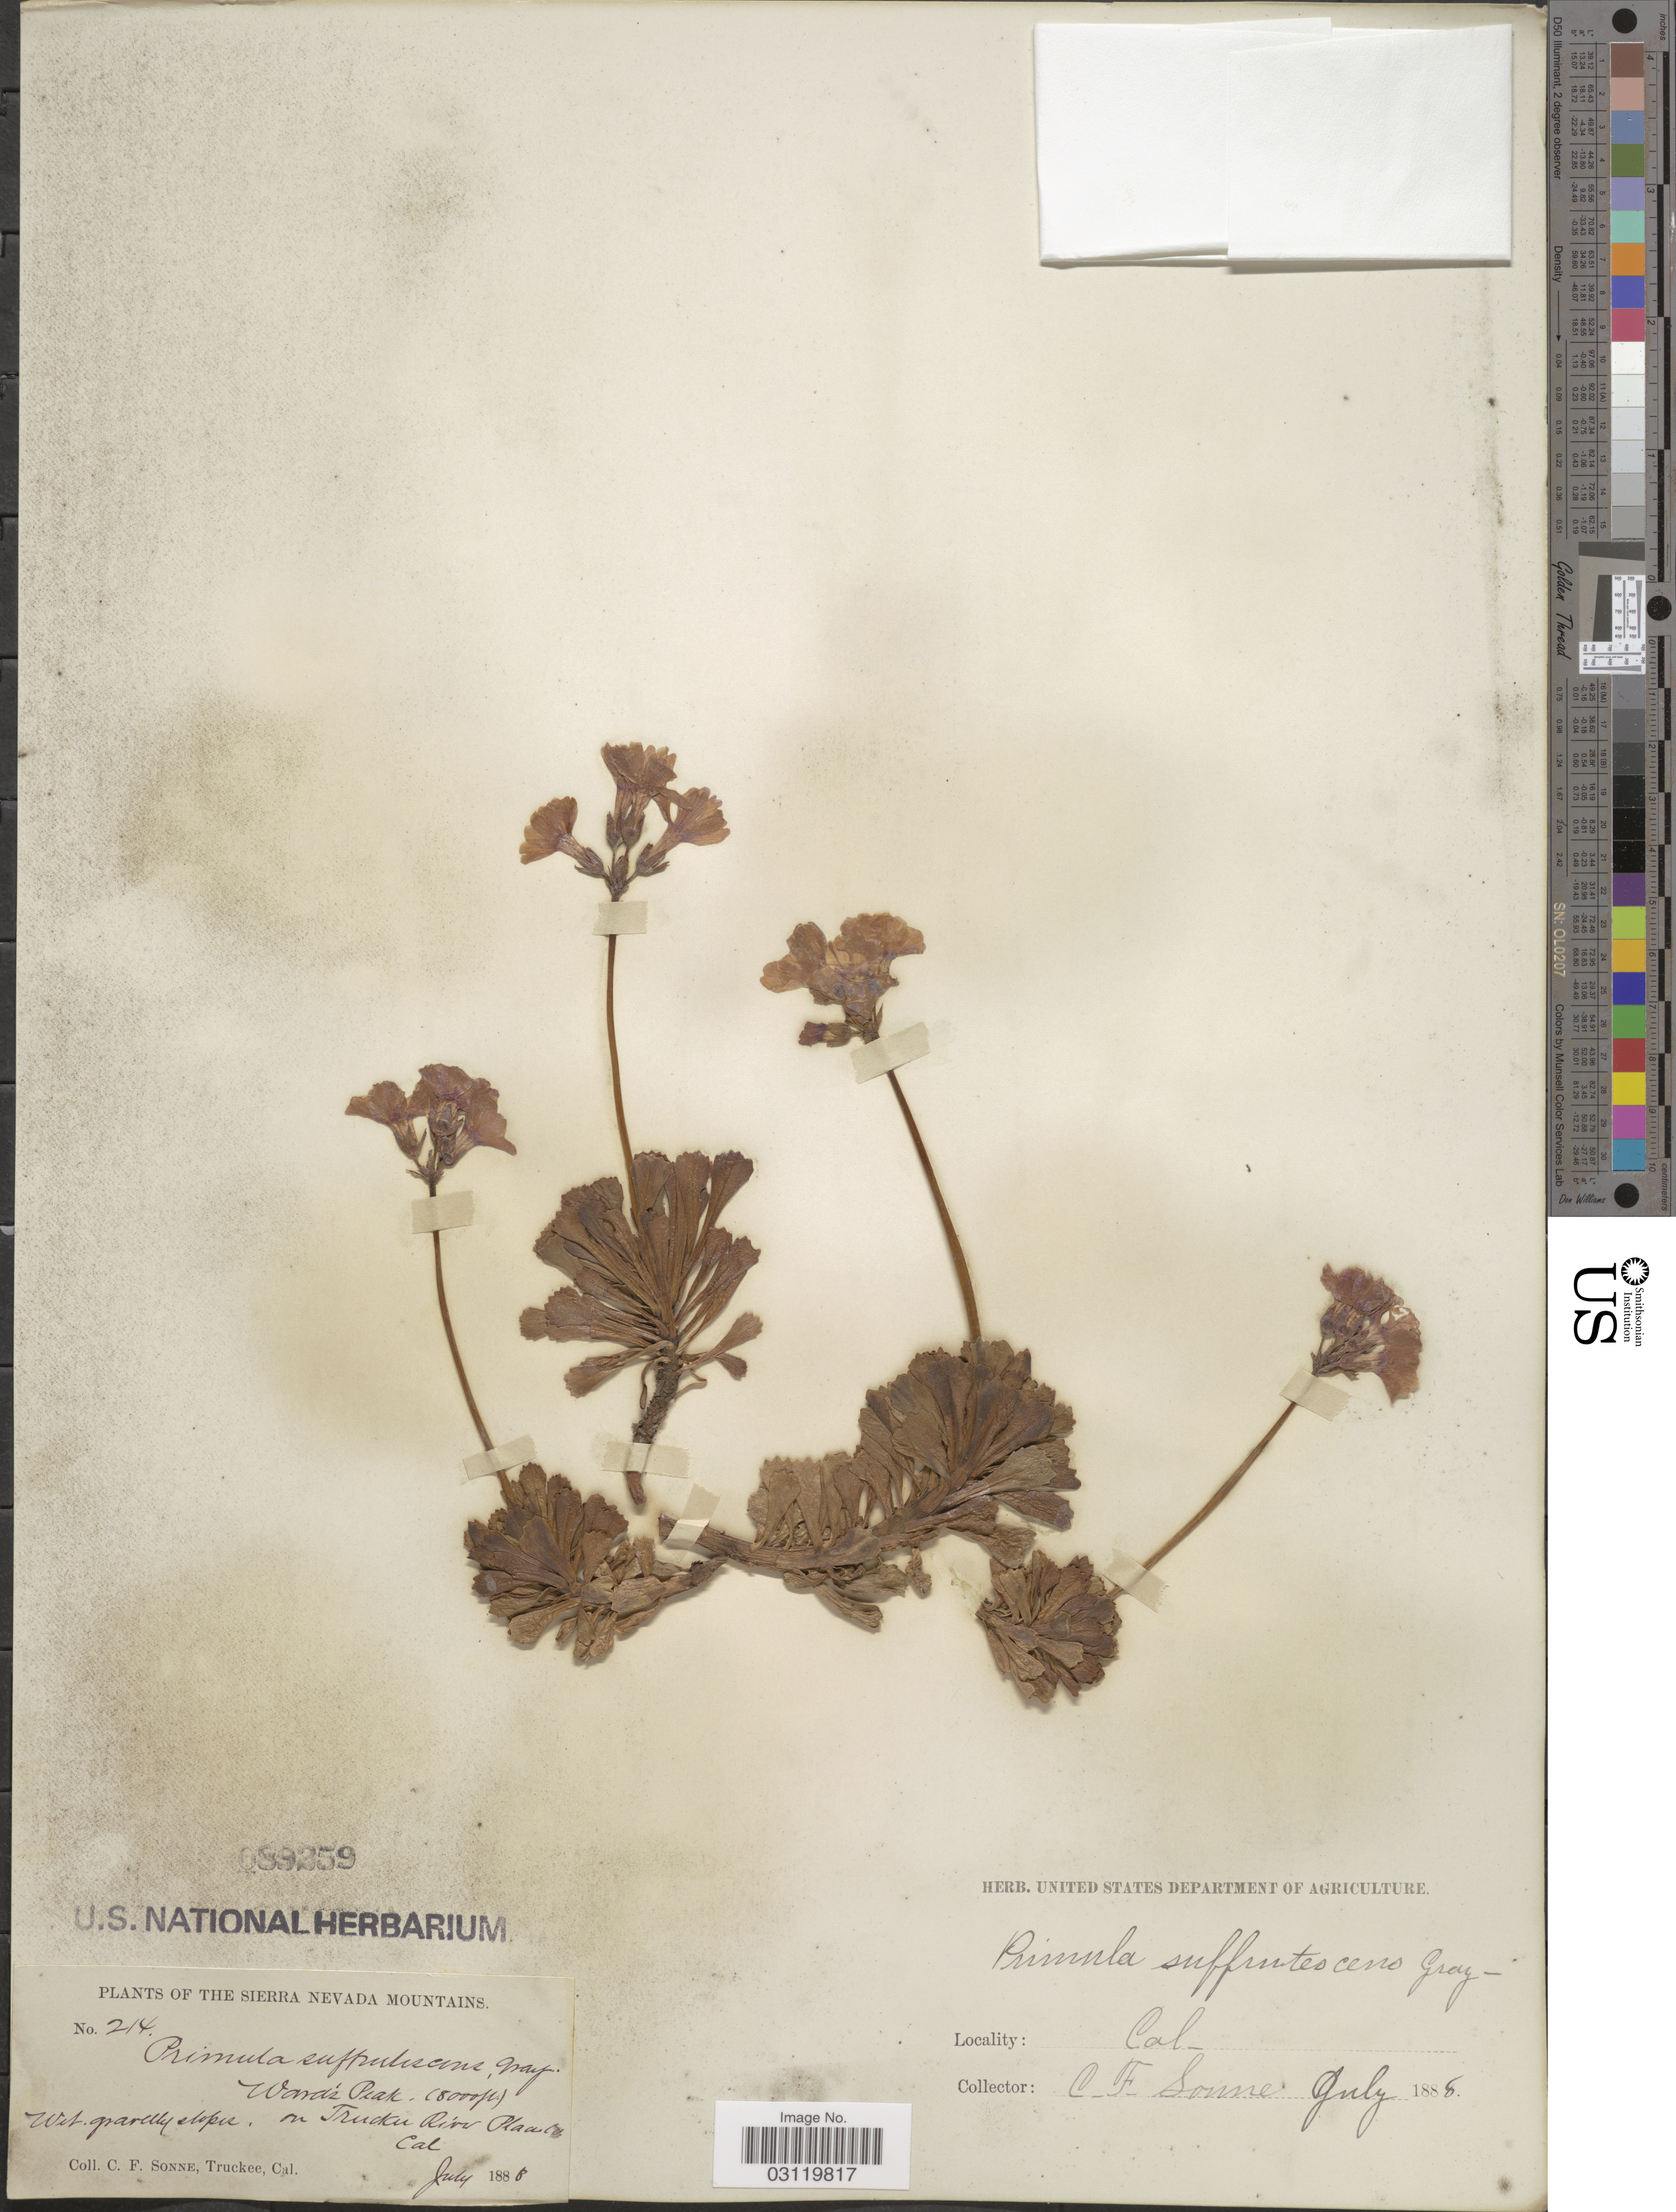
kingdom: Plantae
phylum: Tracheophyta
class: Magnoliopsida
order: Ericales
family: Primulaceae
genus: Primula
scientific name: Primula suffrutescens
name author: A. Gray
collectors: C. Sonne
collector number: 214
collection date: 1888-07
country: United States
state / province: California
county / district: Placer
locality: Ward's Peak, on Truckee River Placer Co..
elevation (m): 2438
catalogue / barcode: US 89259